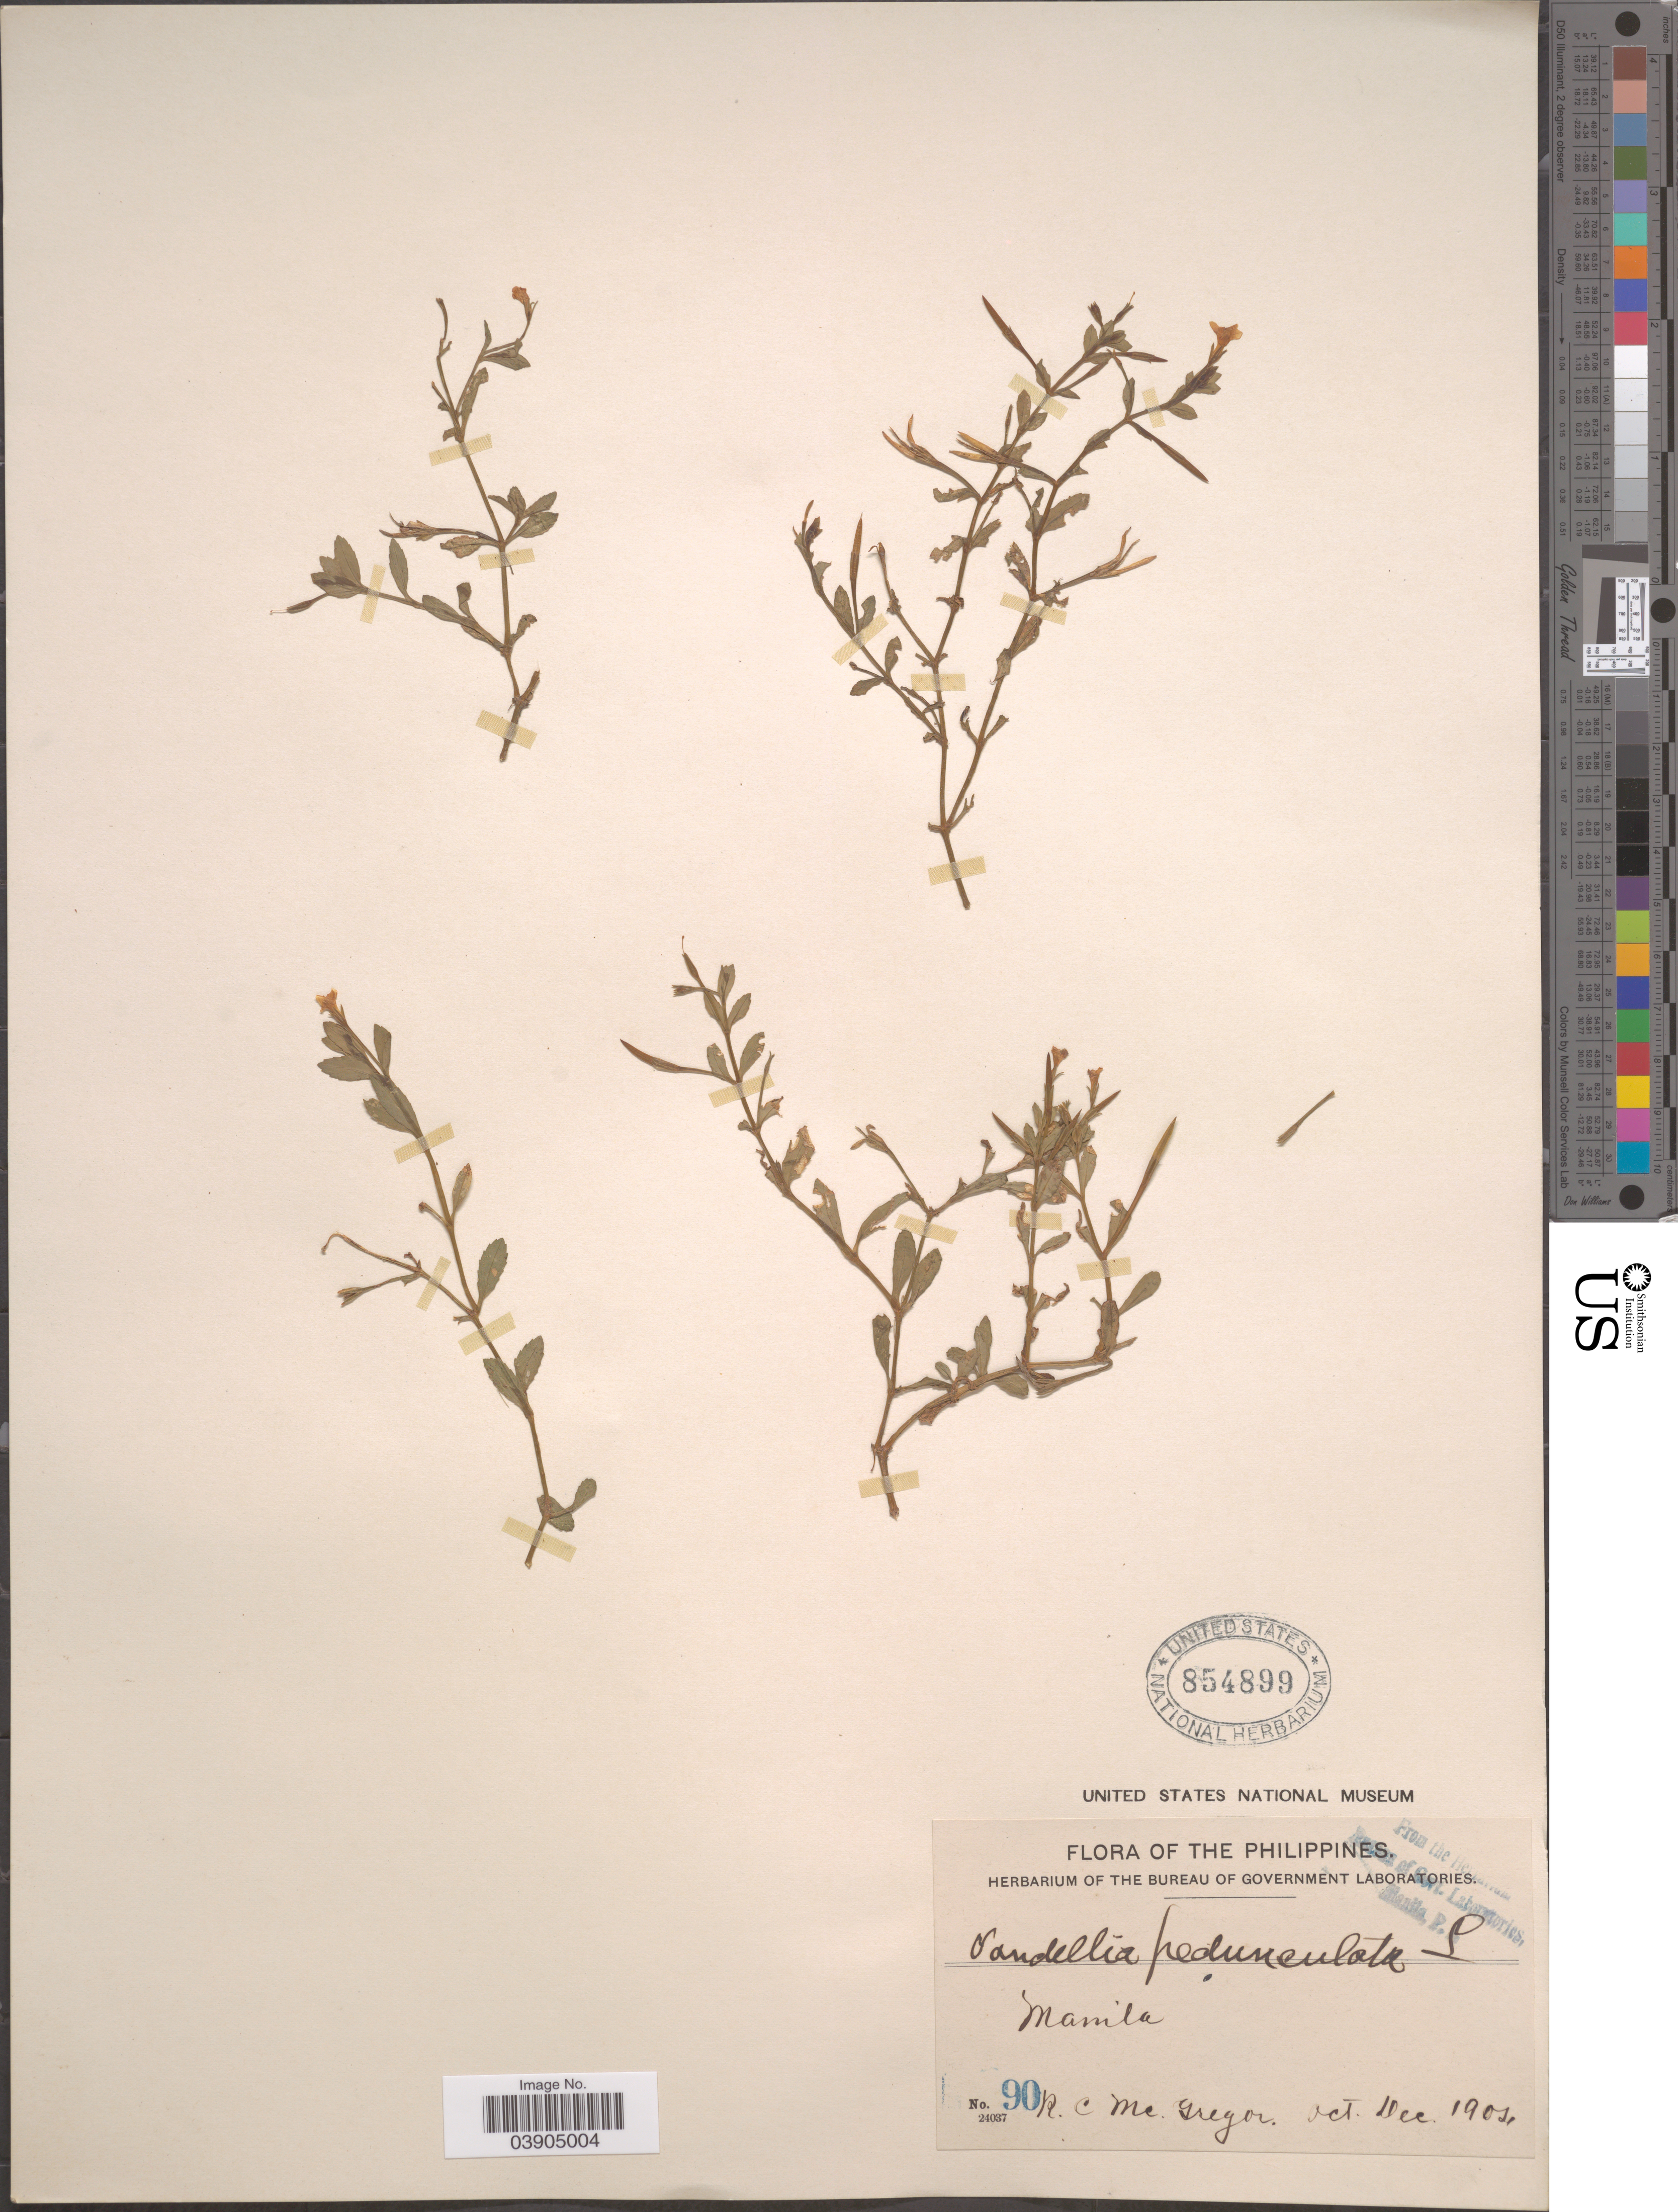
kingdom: Plantae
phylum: Tracheophyta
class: Magnoliopsida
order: Lamiales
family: Linderniaceae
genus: Lindernia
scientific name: Lindernia antipoda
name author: (L.) Alston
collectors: R. C. McGregor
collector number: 90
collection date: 1904-10/1904-12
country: Philippines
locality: Manila.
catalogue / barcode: US 854899